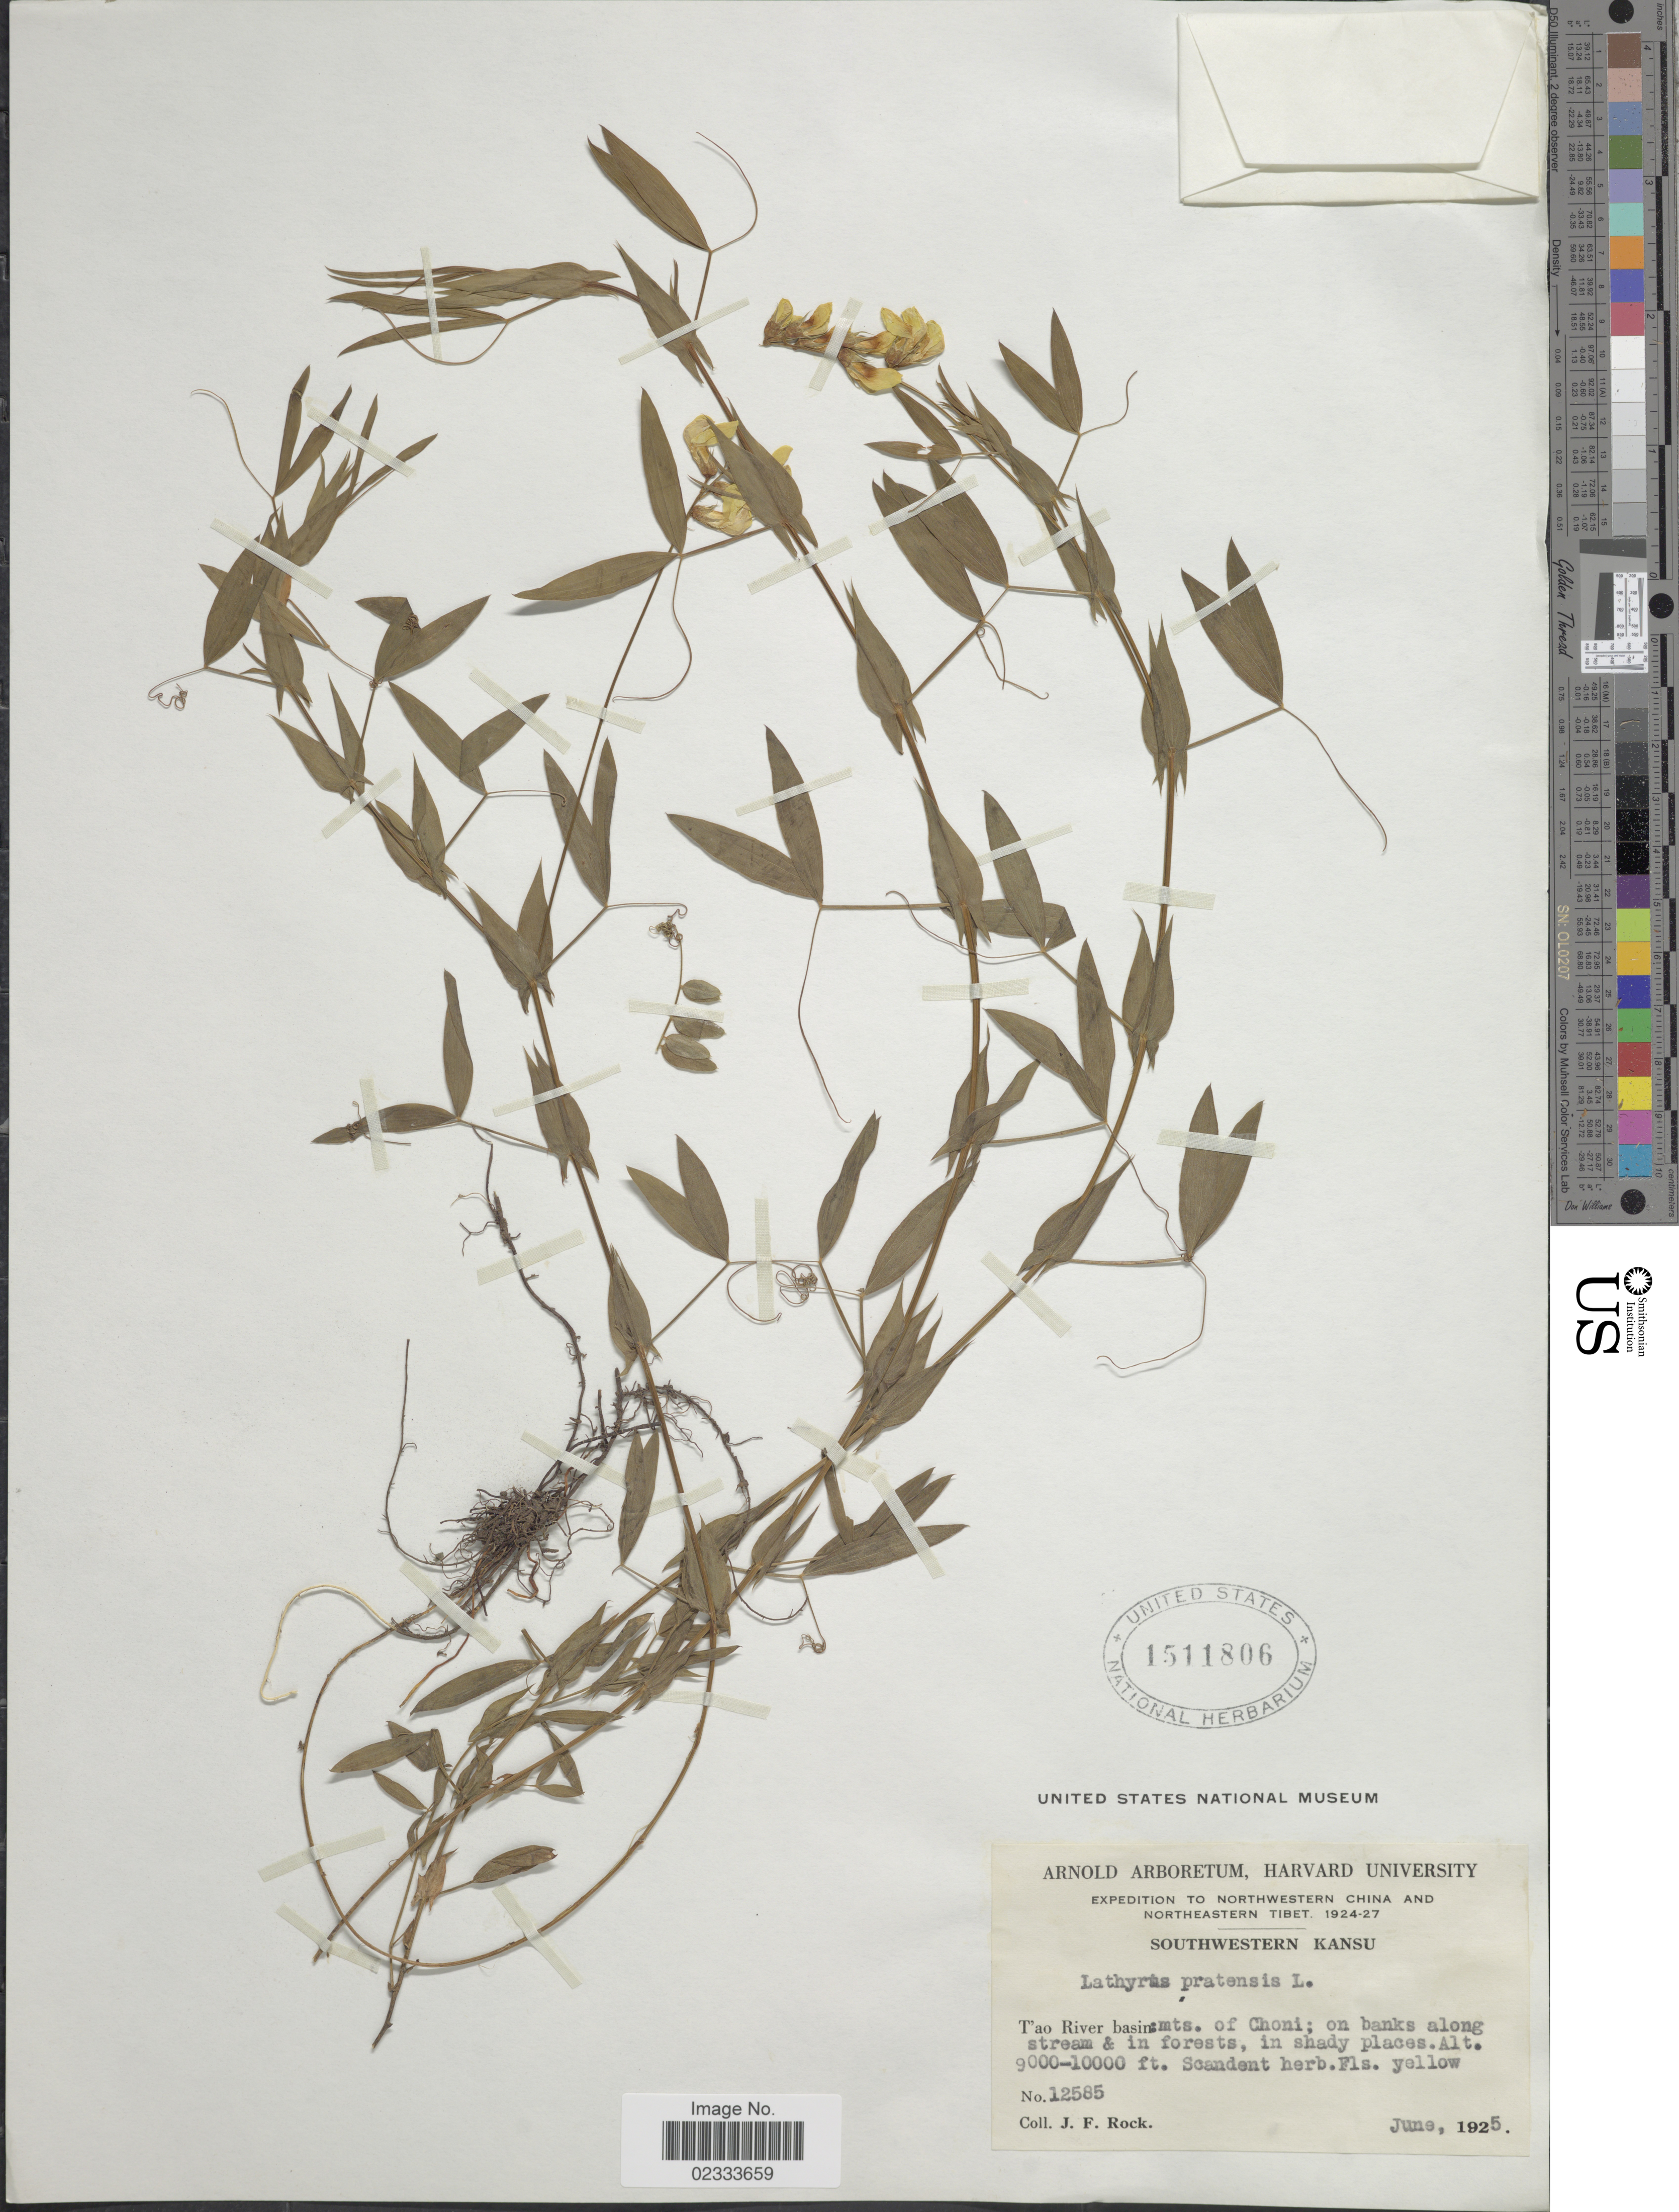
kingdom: Plantae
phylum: Tracheophyta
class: Magnoliopsida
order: Fabales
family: Fabaceae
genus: Lathyrus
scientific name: Lathyrus pratensis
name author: L.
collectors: J. Rock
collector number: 12585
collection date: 1925-06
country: China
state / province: Gansu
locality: Northwestern China and Northeastern Tibet, Southwestern Kansu, T'ao River basin, mts. of Choni; on banks along stream & in forest, in shady places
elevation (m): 2743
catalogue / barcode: US 1511806